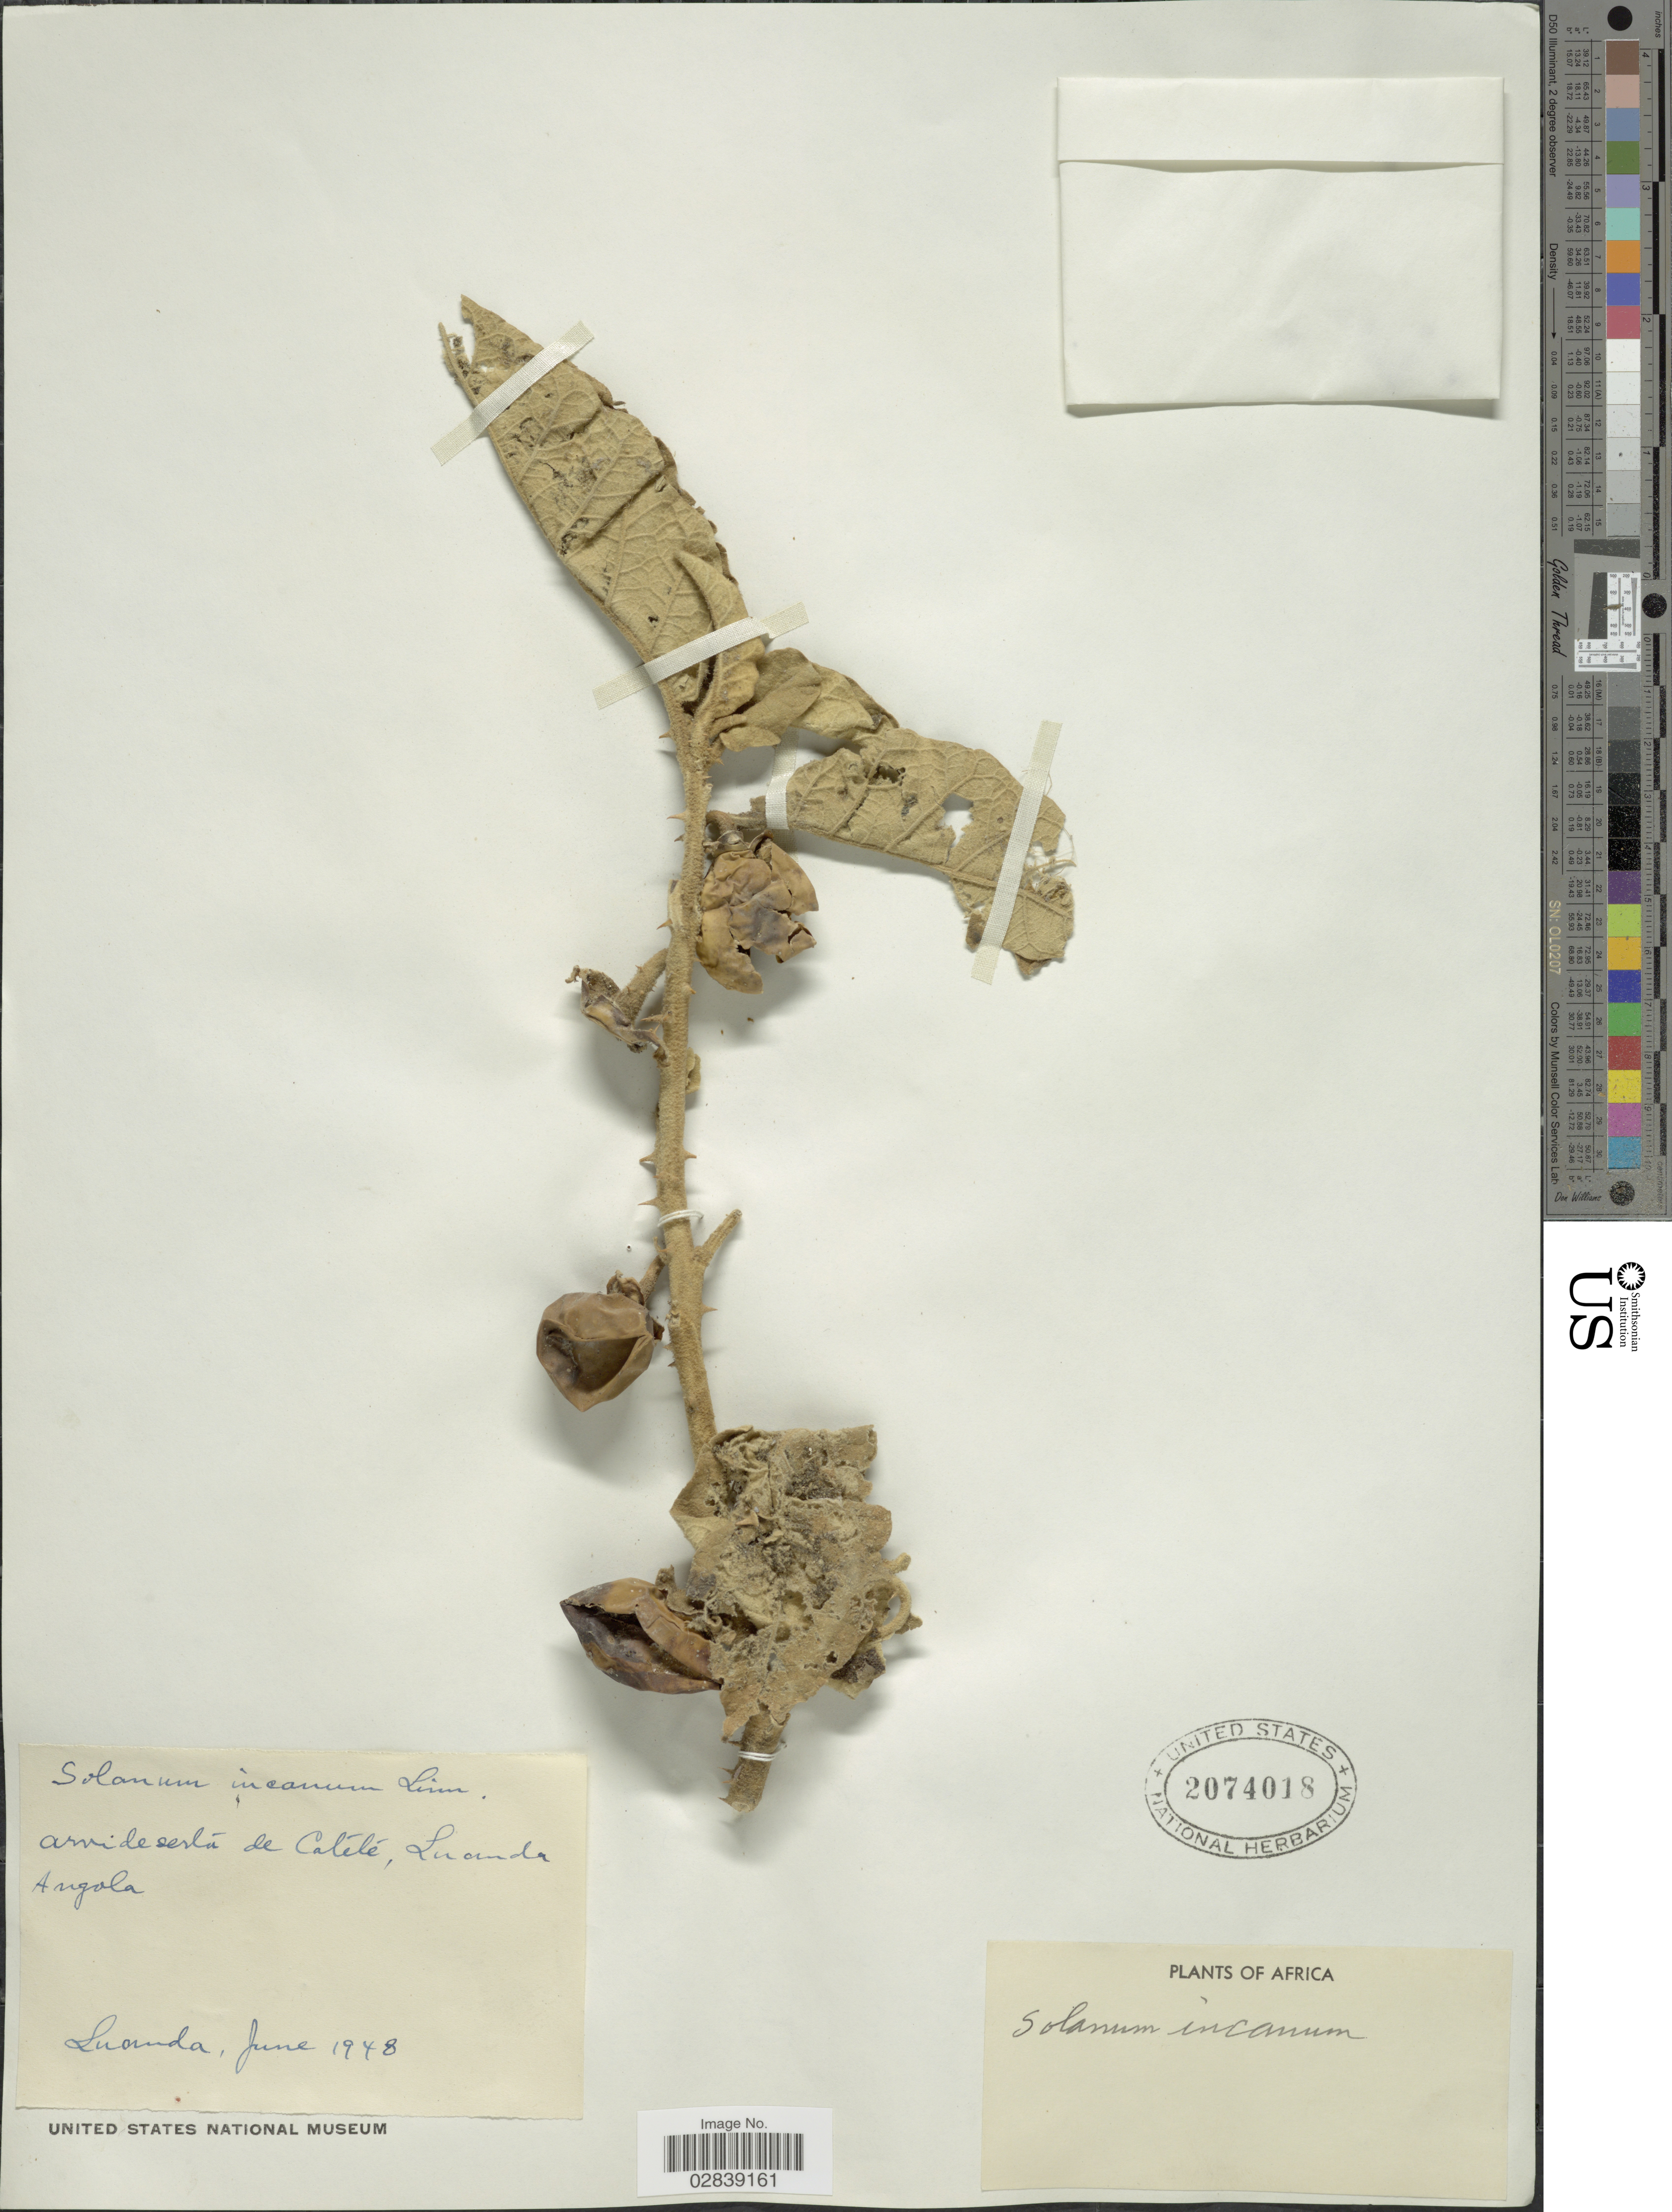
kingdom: Plantae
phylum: Tracheophyta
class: Magnoliopsida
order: Solanales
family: Solanaceae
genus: Solanum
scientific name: Solanum incanum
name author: L.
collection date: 1948-06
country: Angola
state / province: Luanda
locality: Arvide serlá de Catete, Luanda.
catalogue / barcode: US 2074018